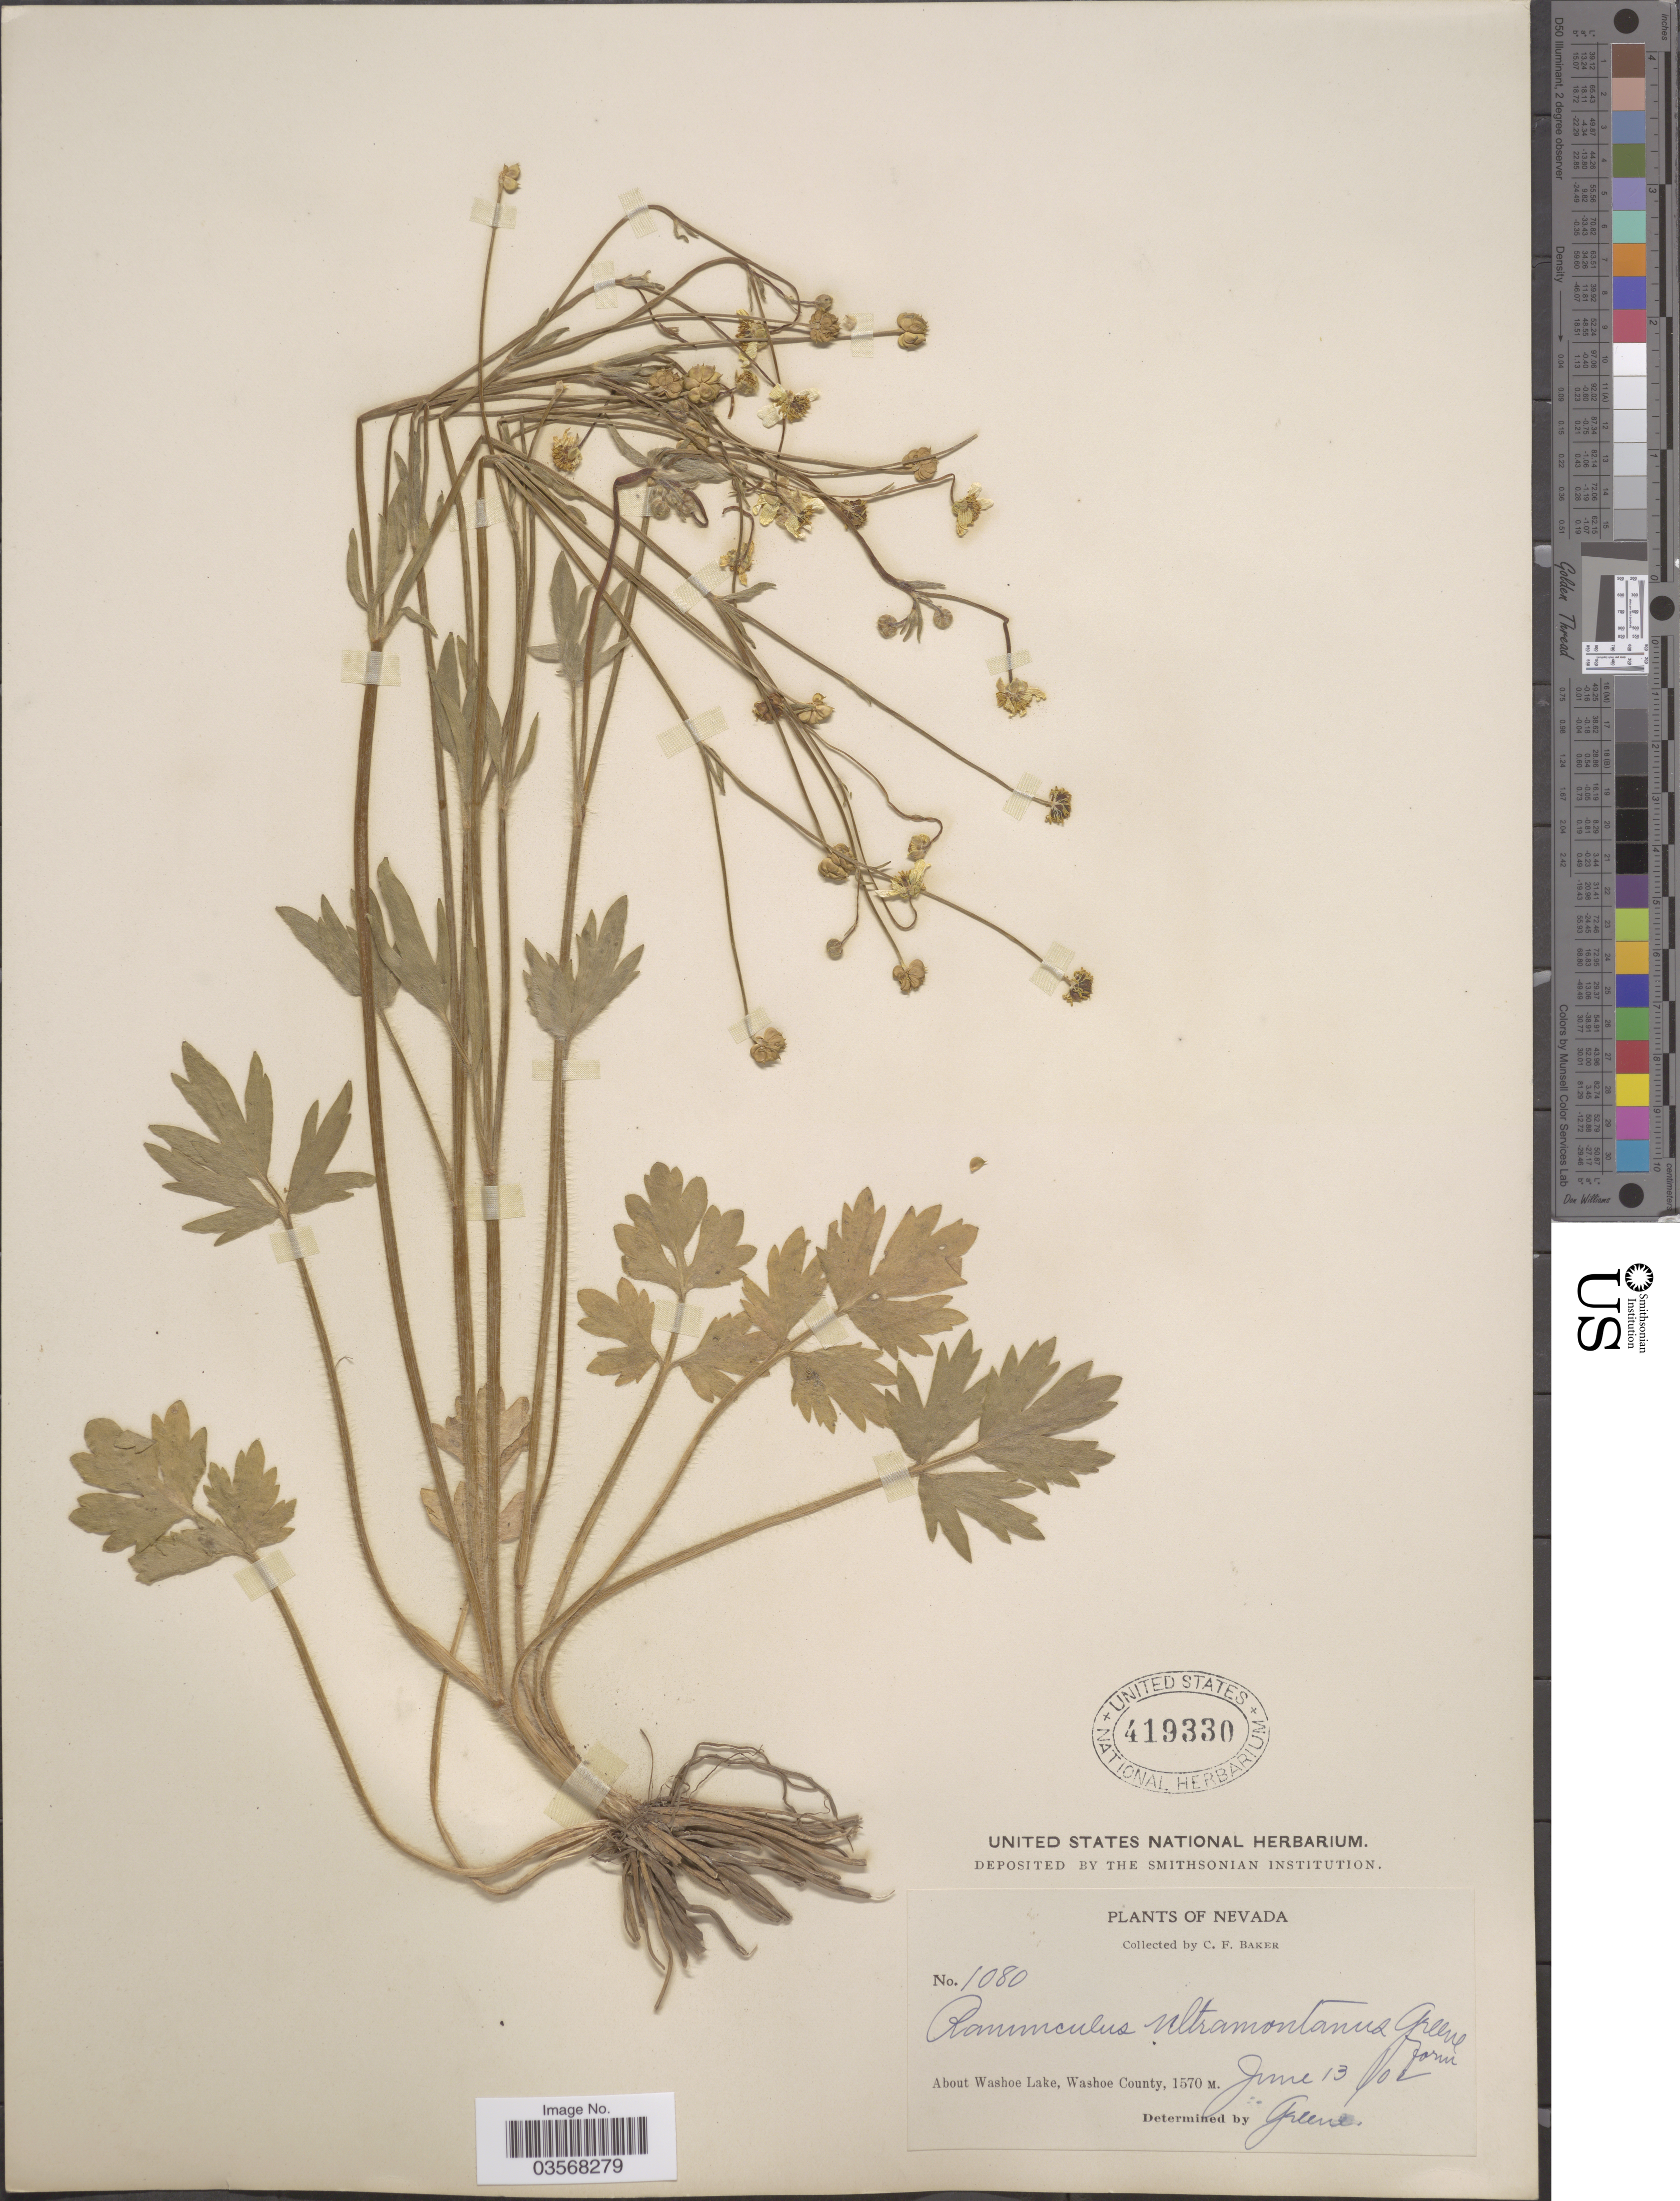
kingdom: Plantae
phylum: Tracheophyta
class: Magnoliopsida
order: Ranunculales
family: Ranunculaceae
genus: Ranunculus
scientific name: Ranunculus occidentalis var. ultramontanus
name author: Nutt.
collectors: C. F. Baker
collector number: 1080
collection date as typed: Transcribed d/m/y: 13/6/2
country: United States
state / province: Nevada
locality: About Washoe Lake, Washoe County.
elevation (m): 1570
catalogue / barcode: US 419330